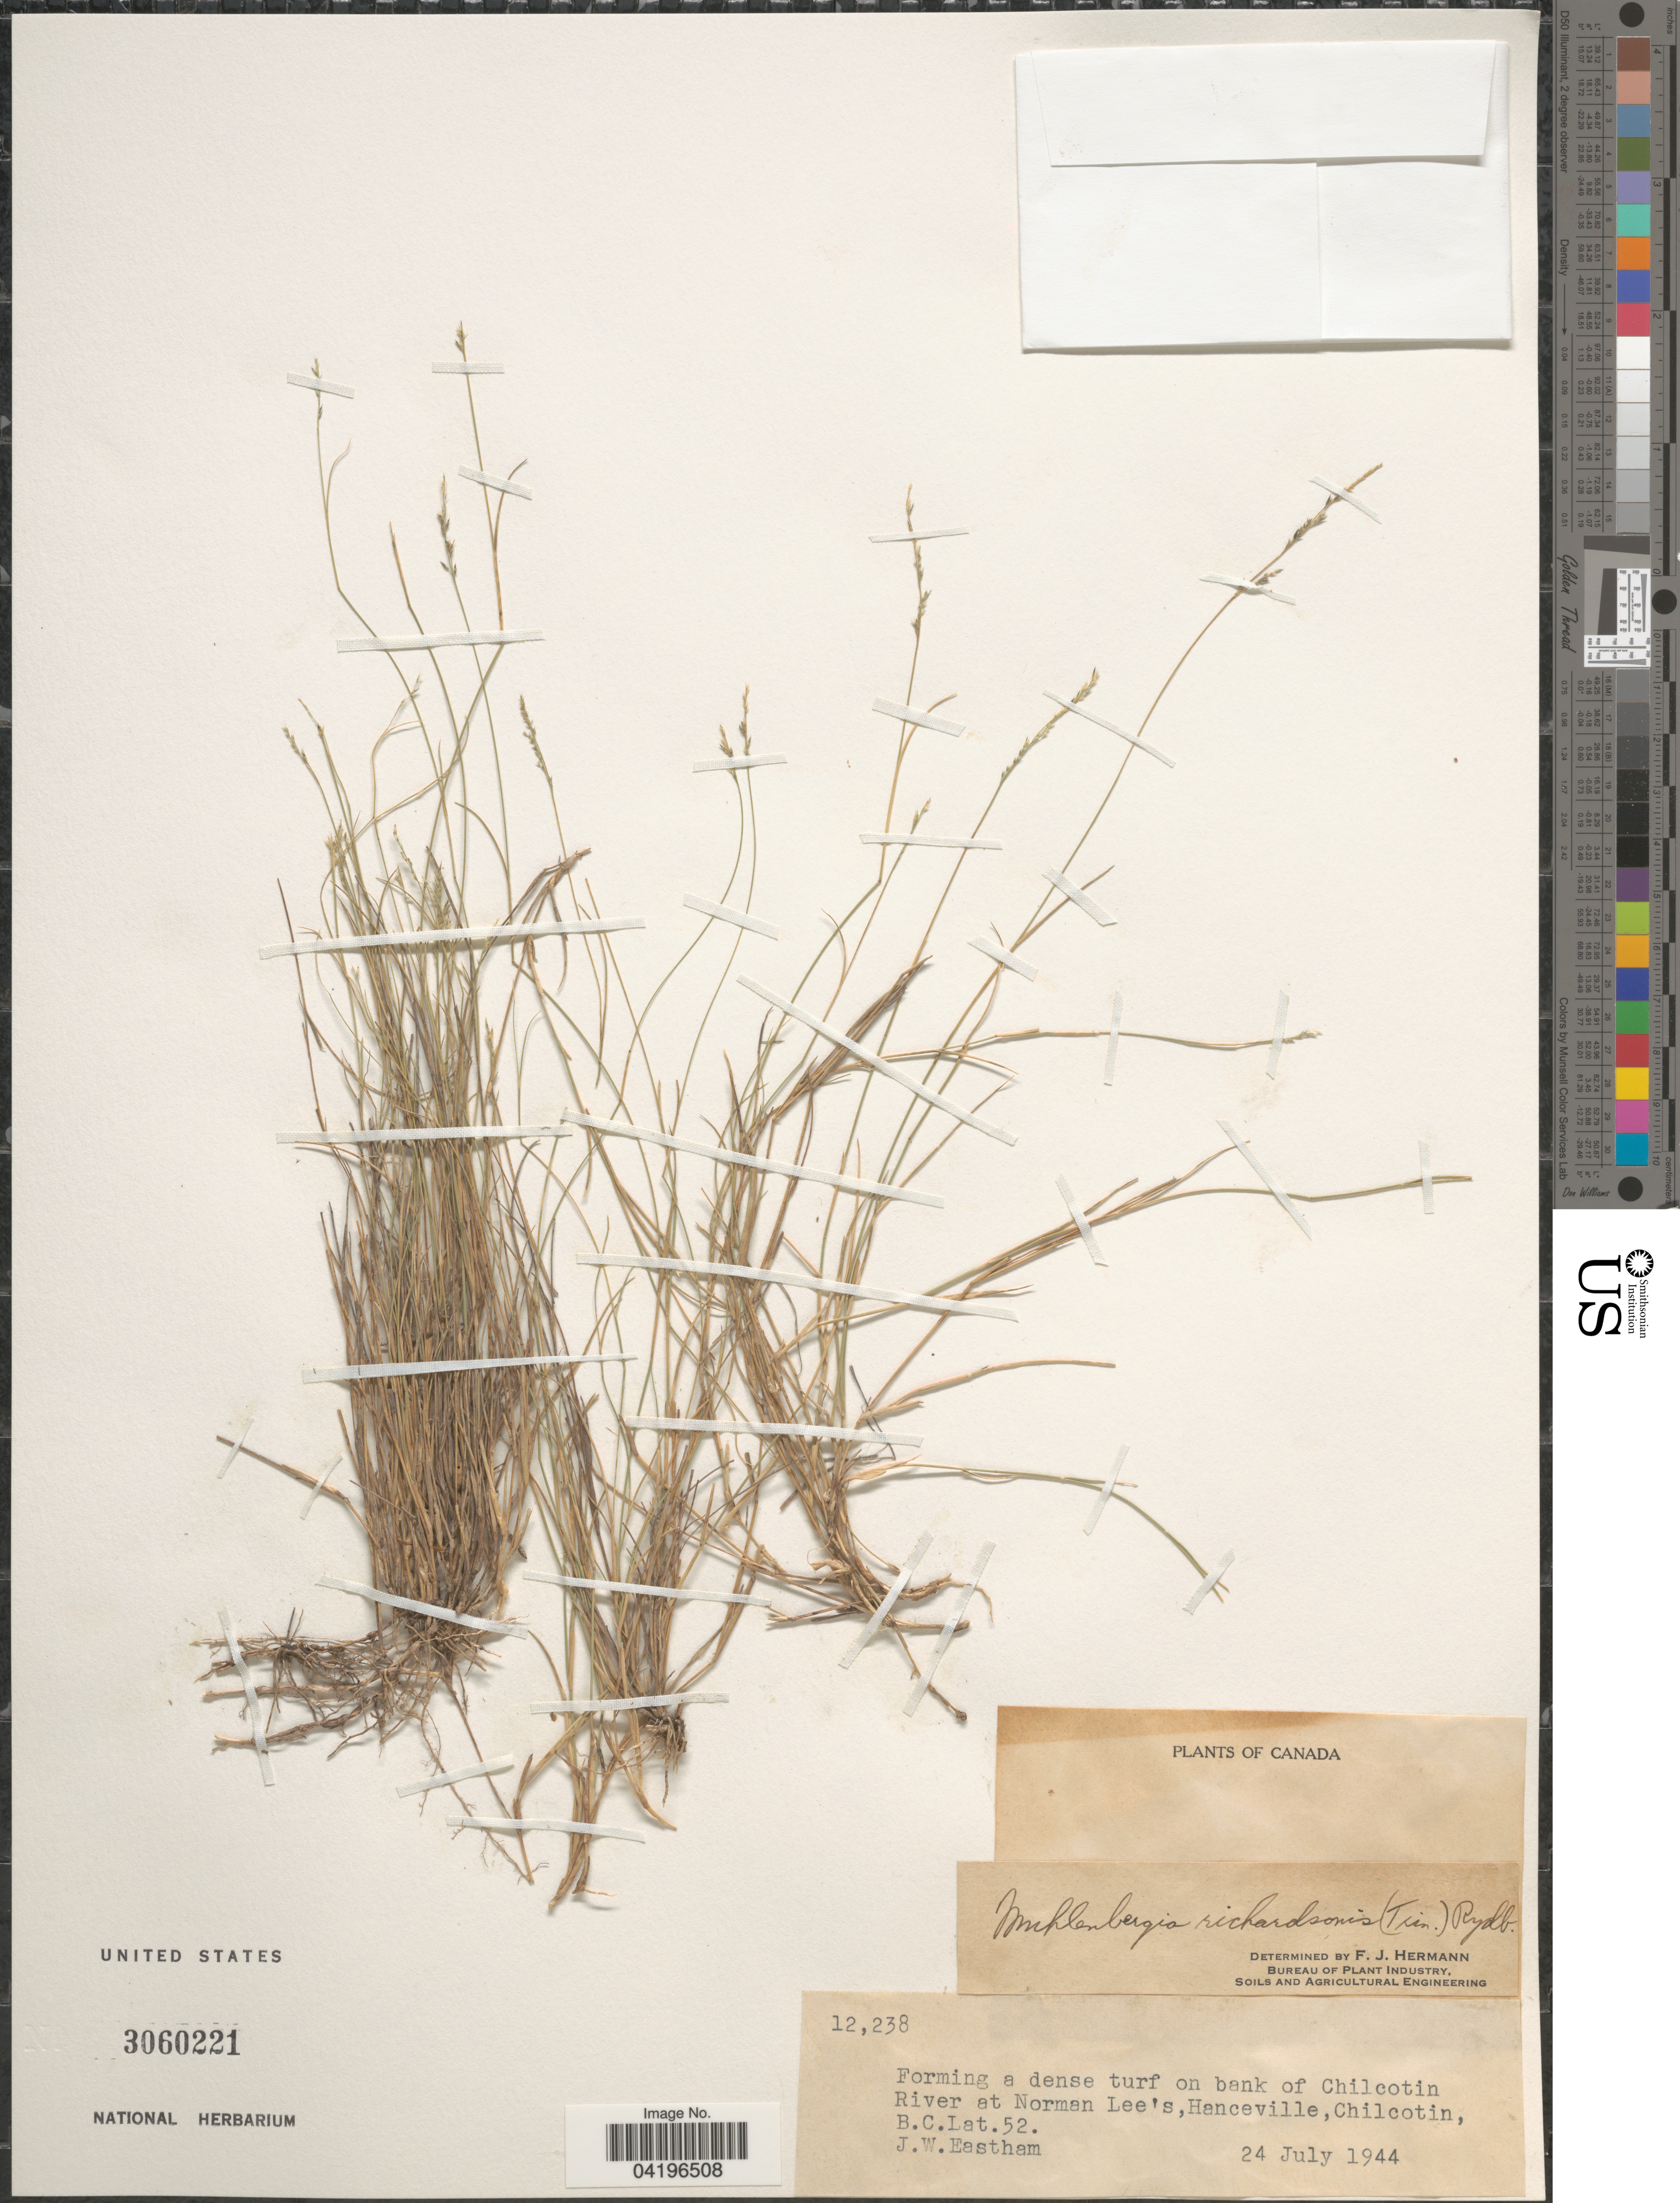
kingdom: Plantae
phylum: Tracheophyta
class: Liliopsida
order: Poales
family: Poaceae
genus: Muhlenbergia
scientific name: Muhlenbergia richardsonis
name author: (Trin.) Rydb.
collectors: J. Eastham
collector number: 12238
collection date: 1944-07-24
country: Canada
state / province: British Columbia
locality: Forming a dense turf on bank of Chilcotin River at Norman Lee's, Hanceville, Chilcotin.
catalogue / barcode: US 3060221